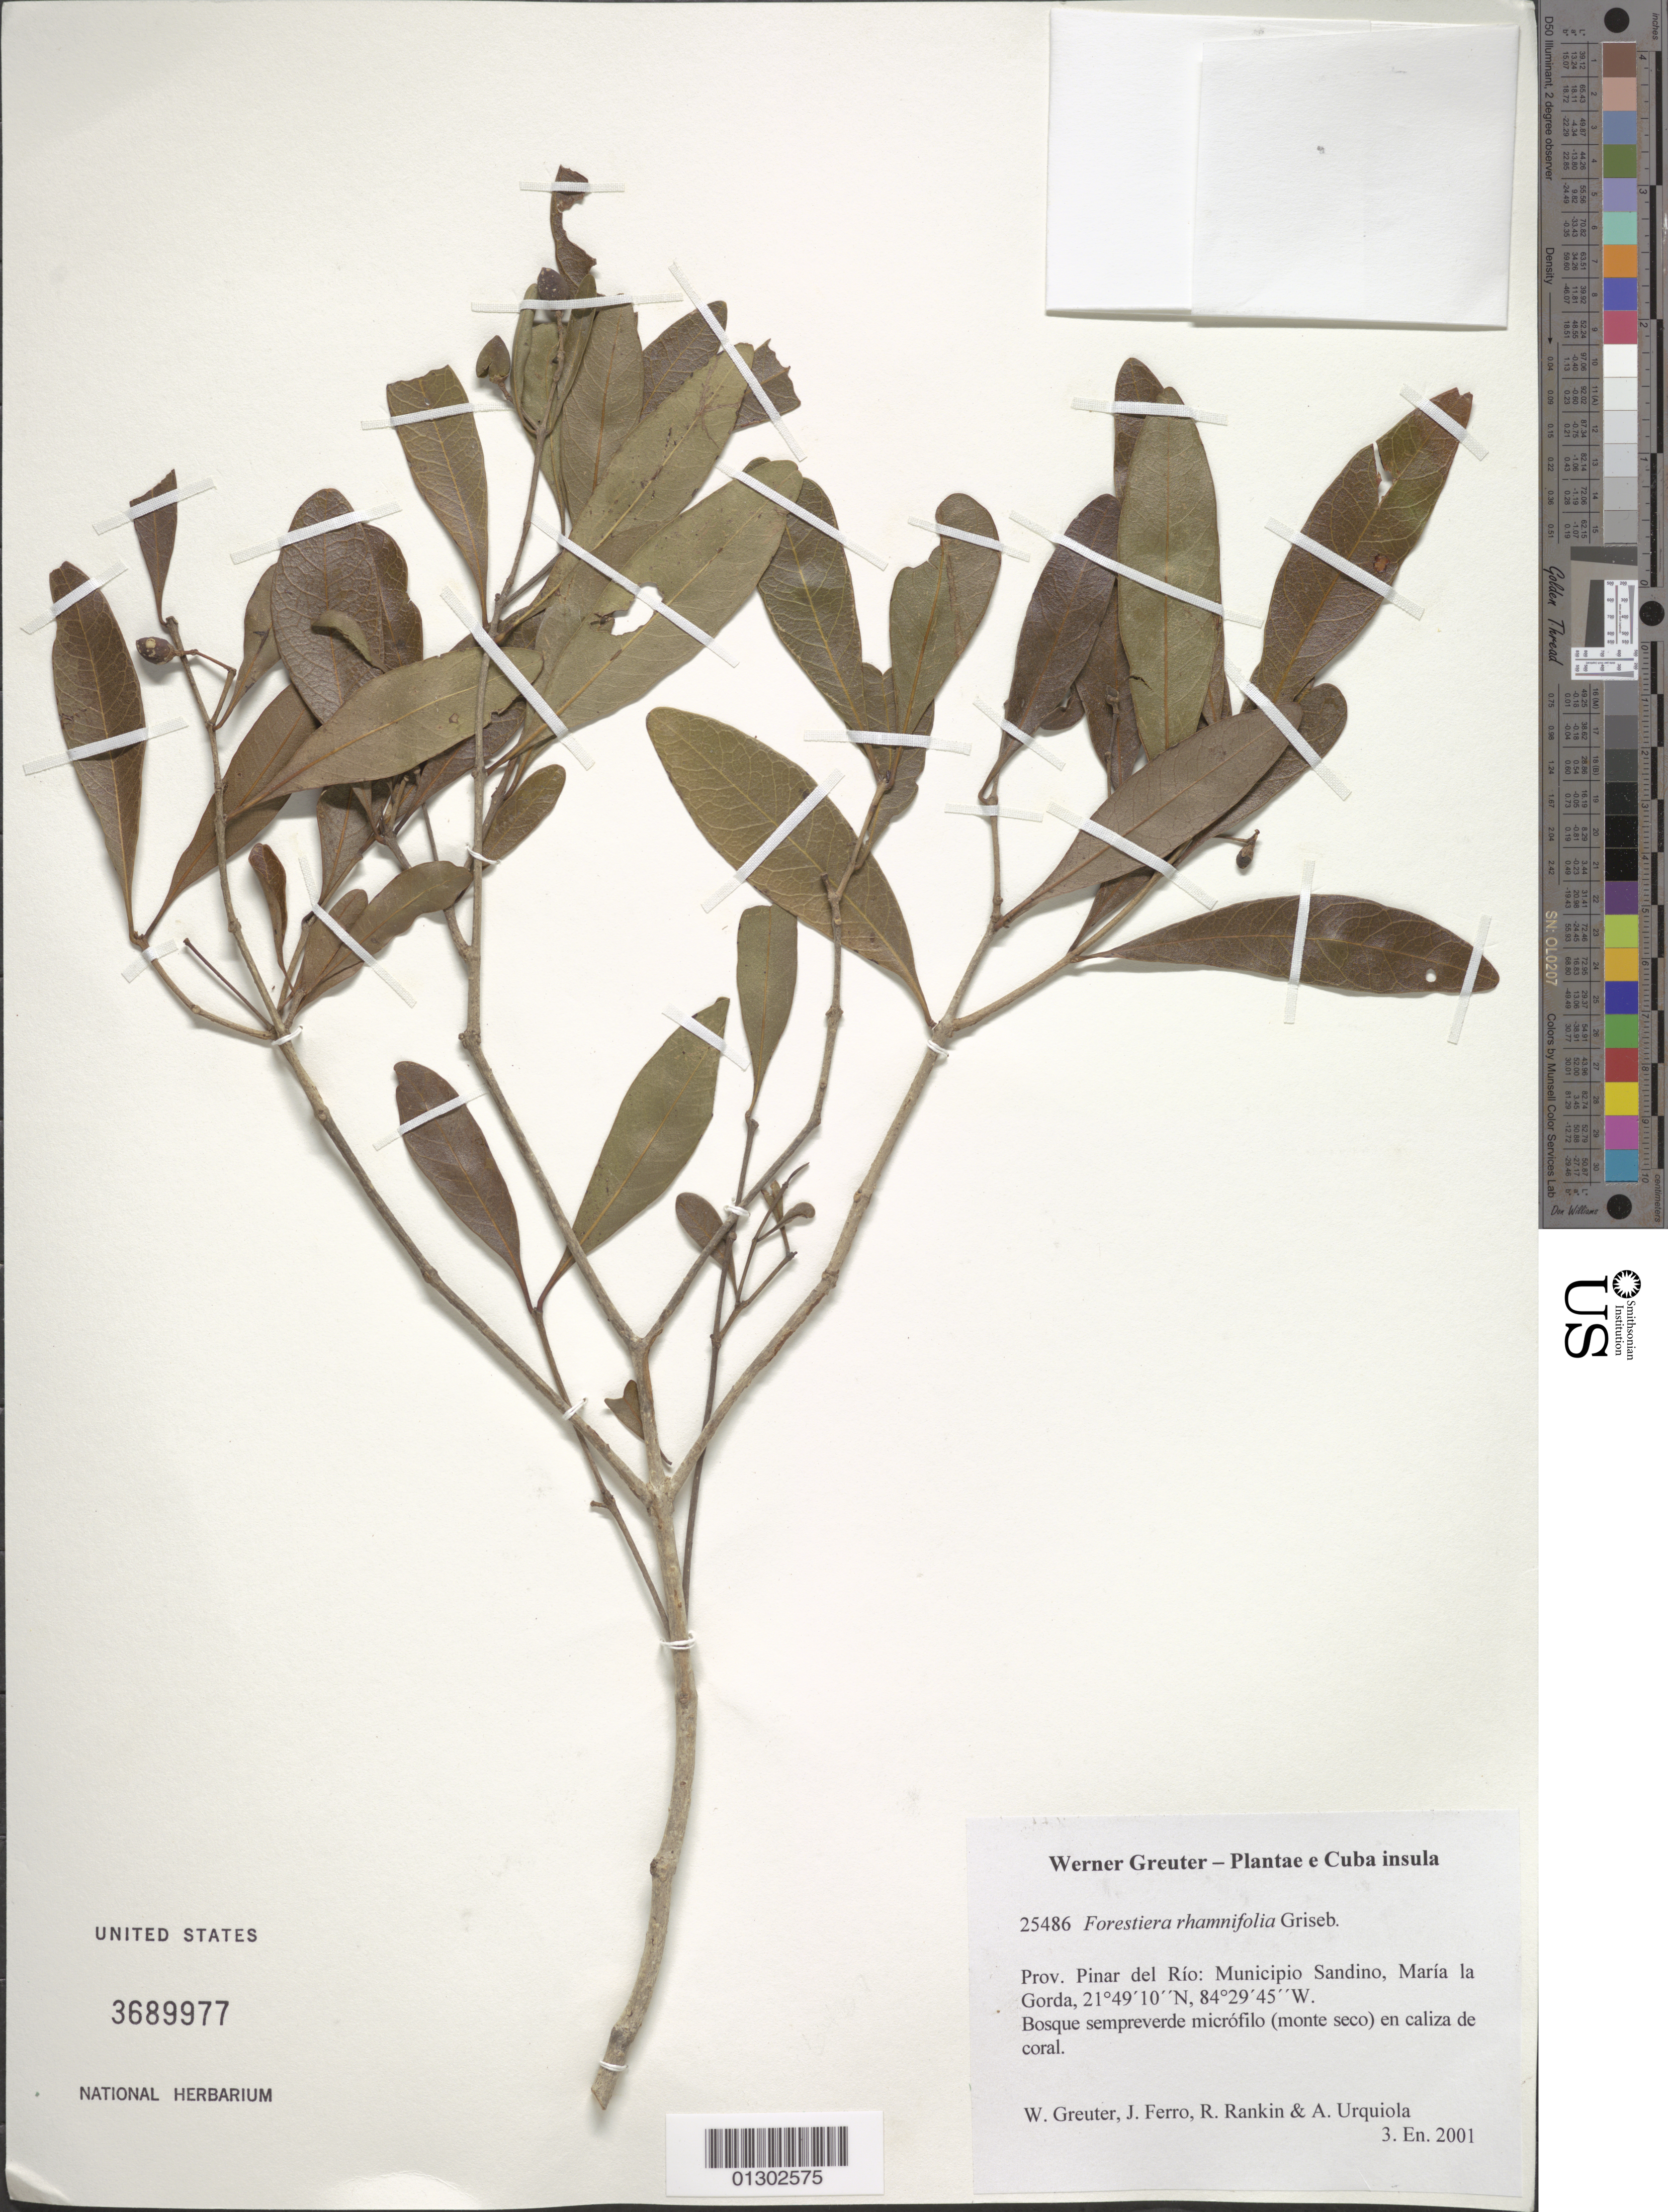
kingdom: Plantae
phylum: Tracheophyta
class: Magnoliopsida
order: Lamiales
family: Oleaceae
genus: Forestiera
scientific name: Forestiera rhamnifolia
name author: Griseb.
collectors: W. R. Greuter, J. Ferro, R. Rankin Rodriguez & A. Urquiola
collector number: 25486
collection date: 2001-01-03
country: Cuba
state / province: Pinar del Rio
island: Cuba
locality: Municipio Sandino, María la Gorda.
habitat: Bosque sempreverde micrófilo (monte seco) en caliza de coral.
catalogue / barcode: US 3689977